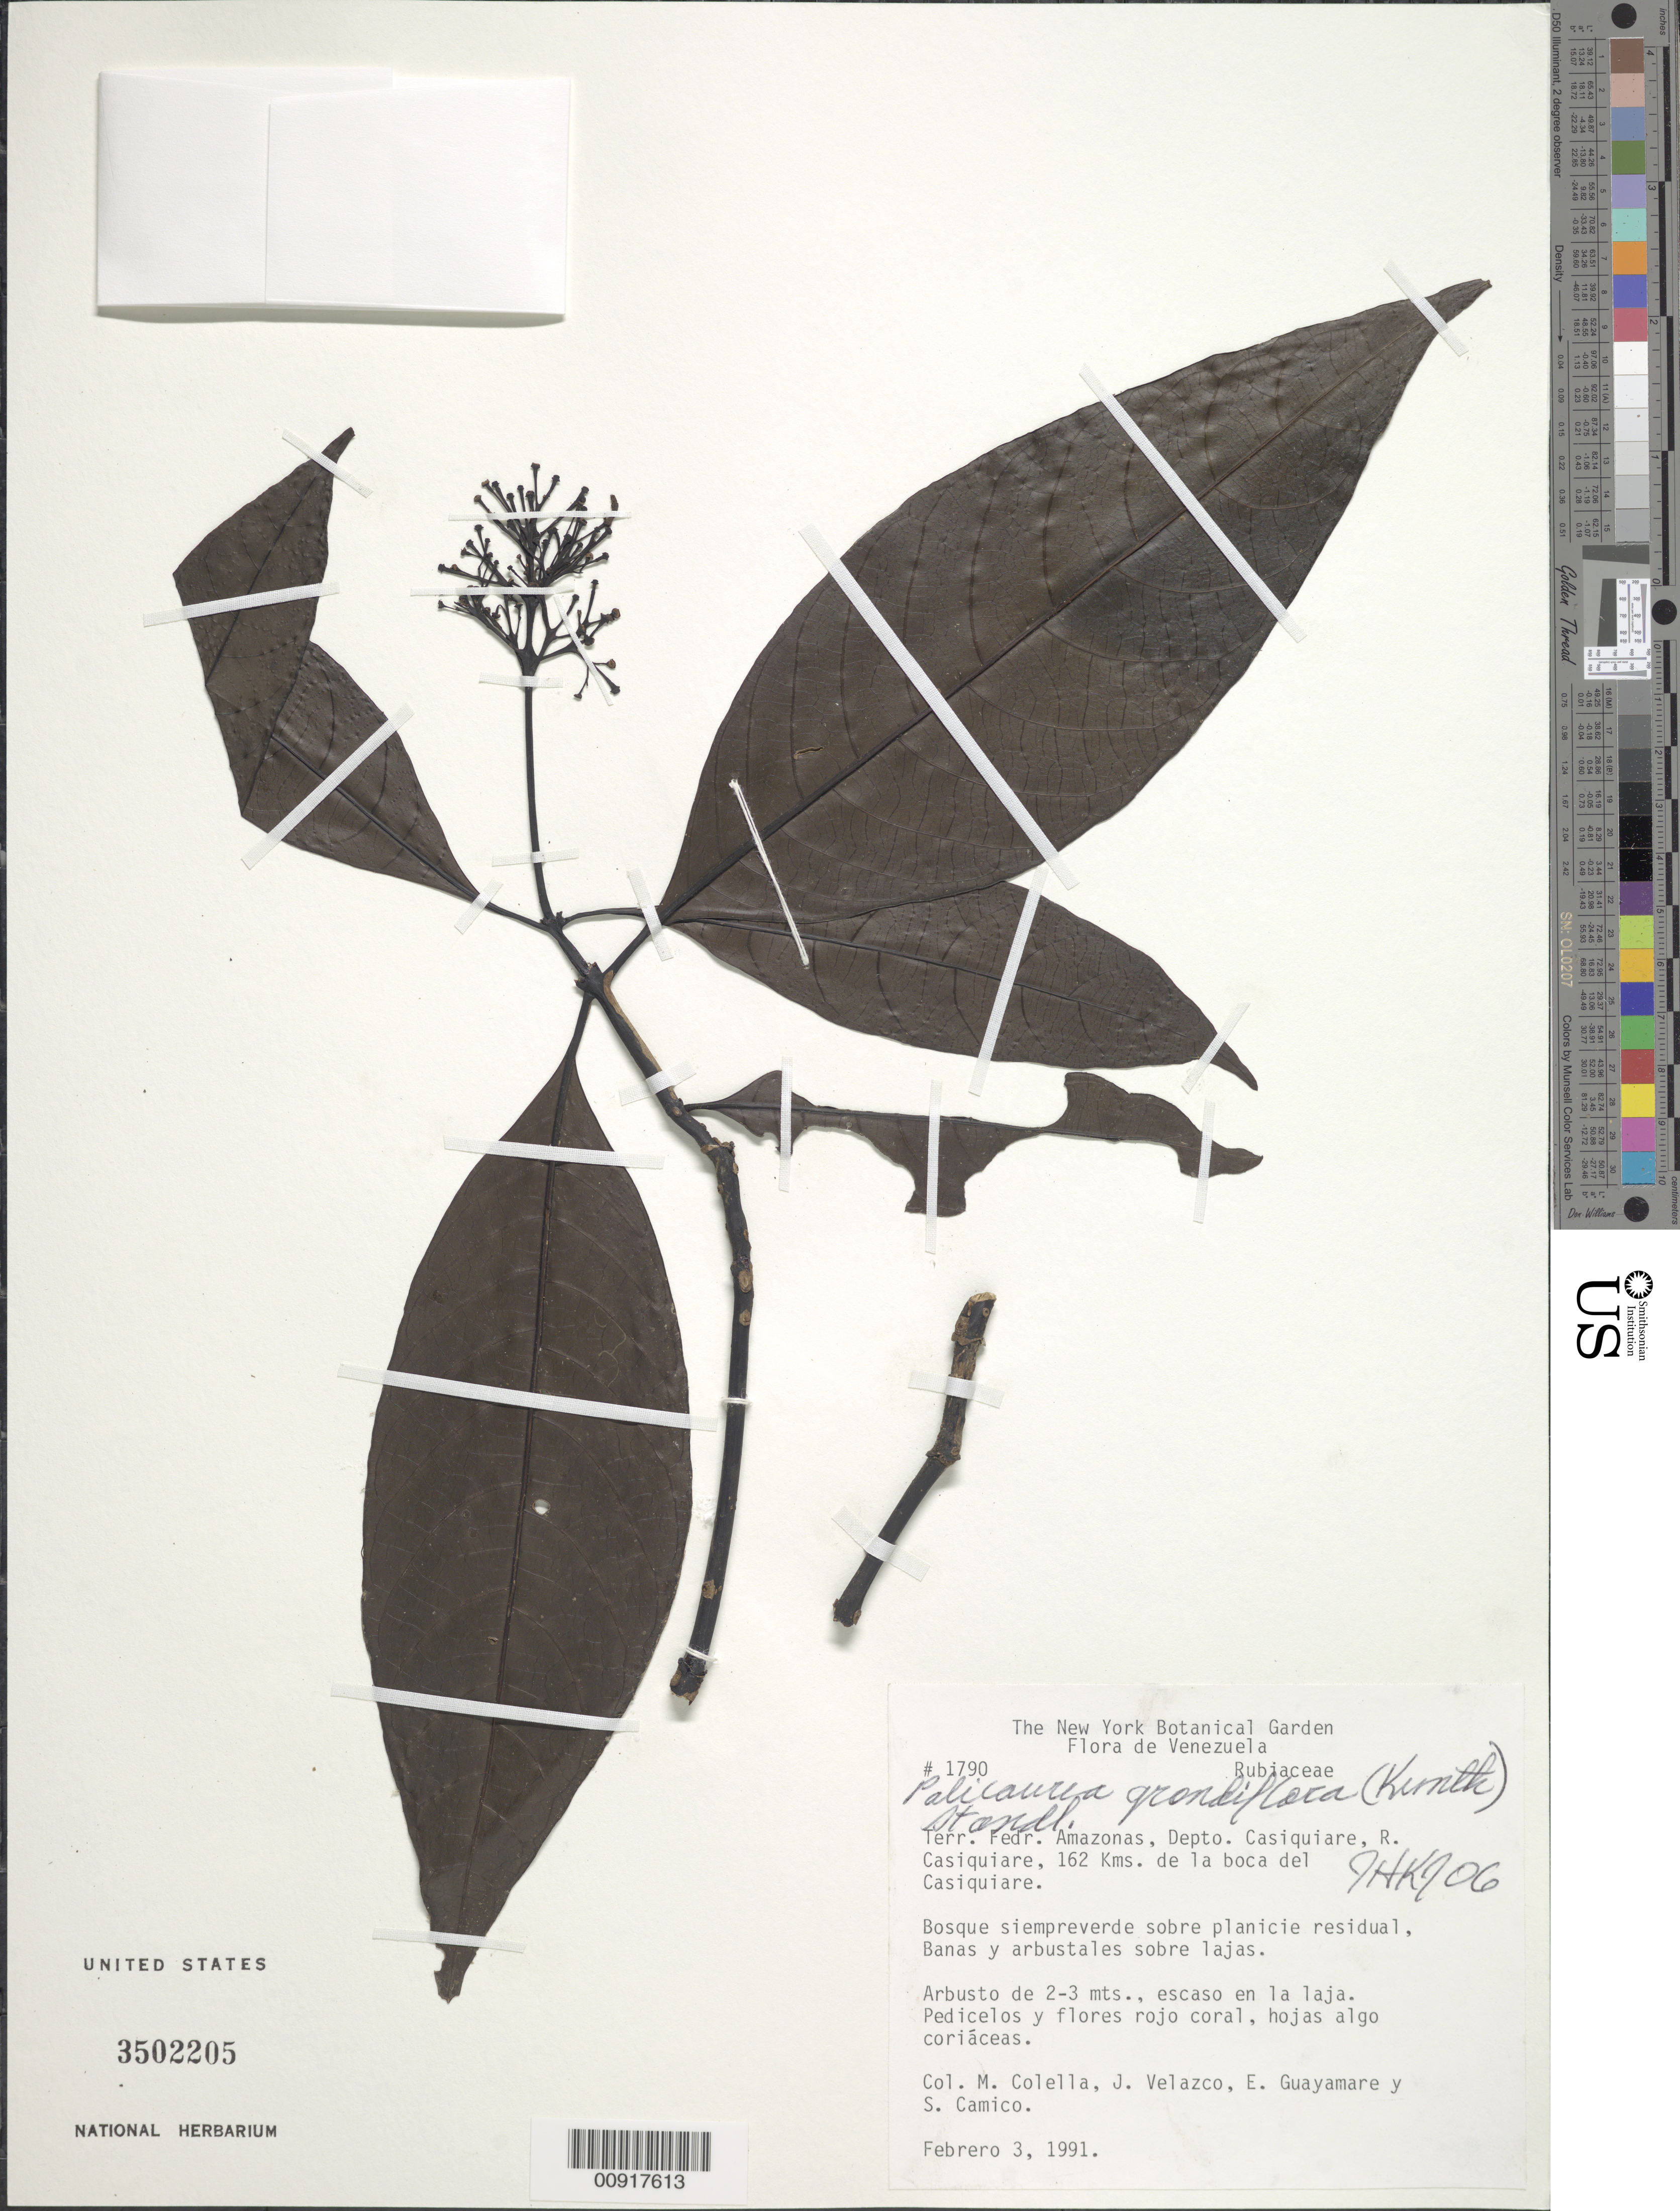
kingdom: Plantae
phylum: Tracheophyta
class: Magnoliopsida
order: Gentianales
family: Rubiaceae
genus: Palicourea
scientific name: Palicourea grandiflora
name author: (Kunth) Standl.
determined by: Kirkbride, J. H.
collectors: M. Colella, J. Velazco, E. Guayamare & S. Camico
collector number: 1790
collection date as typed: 3-Feb-91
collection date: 1991-02-03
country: Venezuela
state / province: Amazonas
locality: Dpto. Casiquiare, Río Casiquiare, 162 km de la boca del Casiquiare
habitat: Laja. Bosque siempreverde sobre planicie residual, banas y arbustales sobre lajas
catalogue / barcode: US 3502205